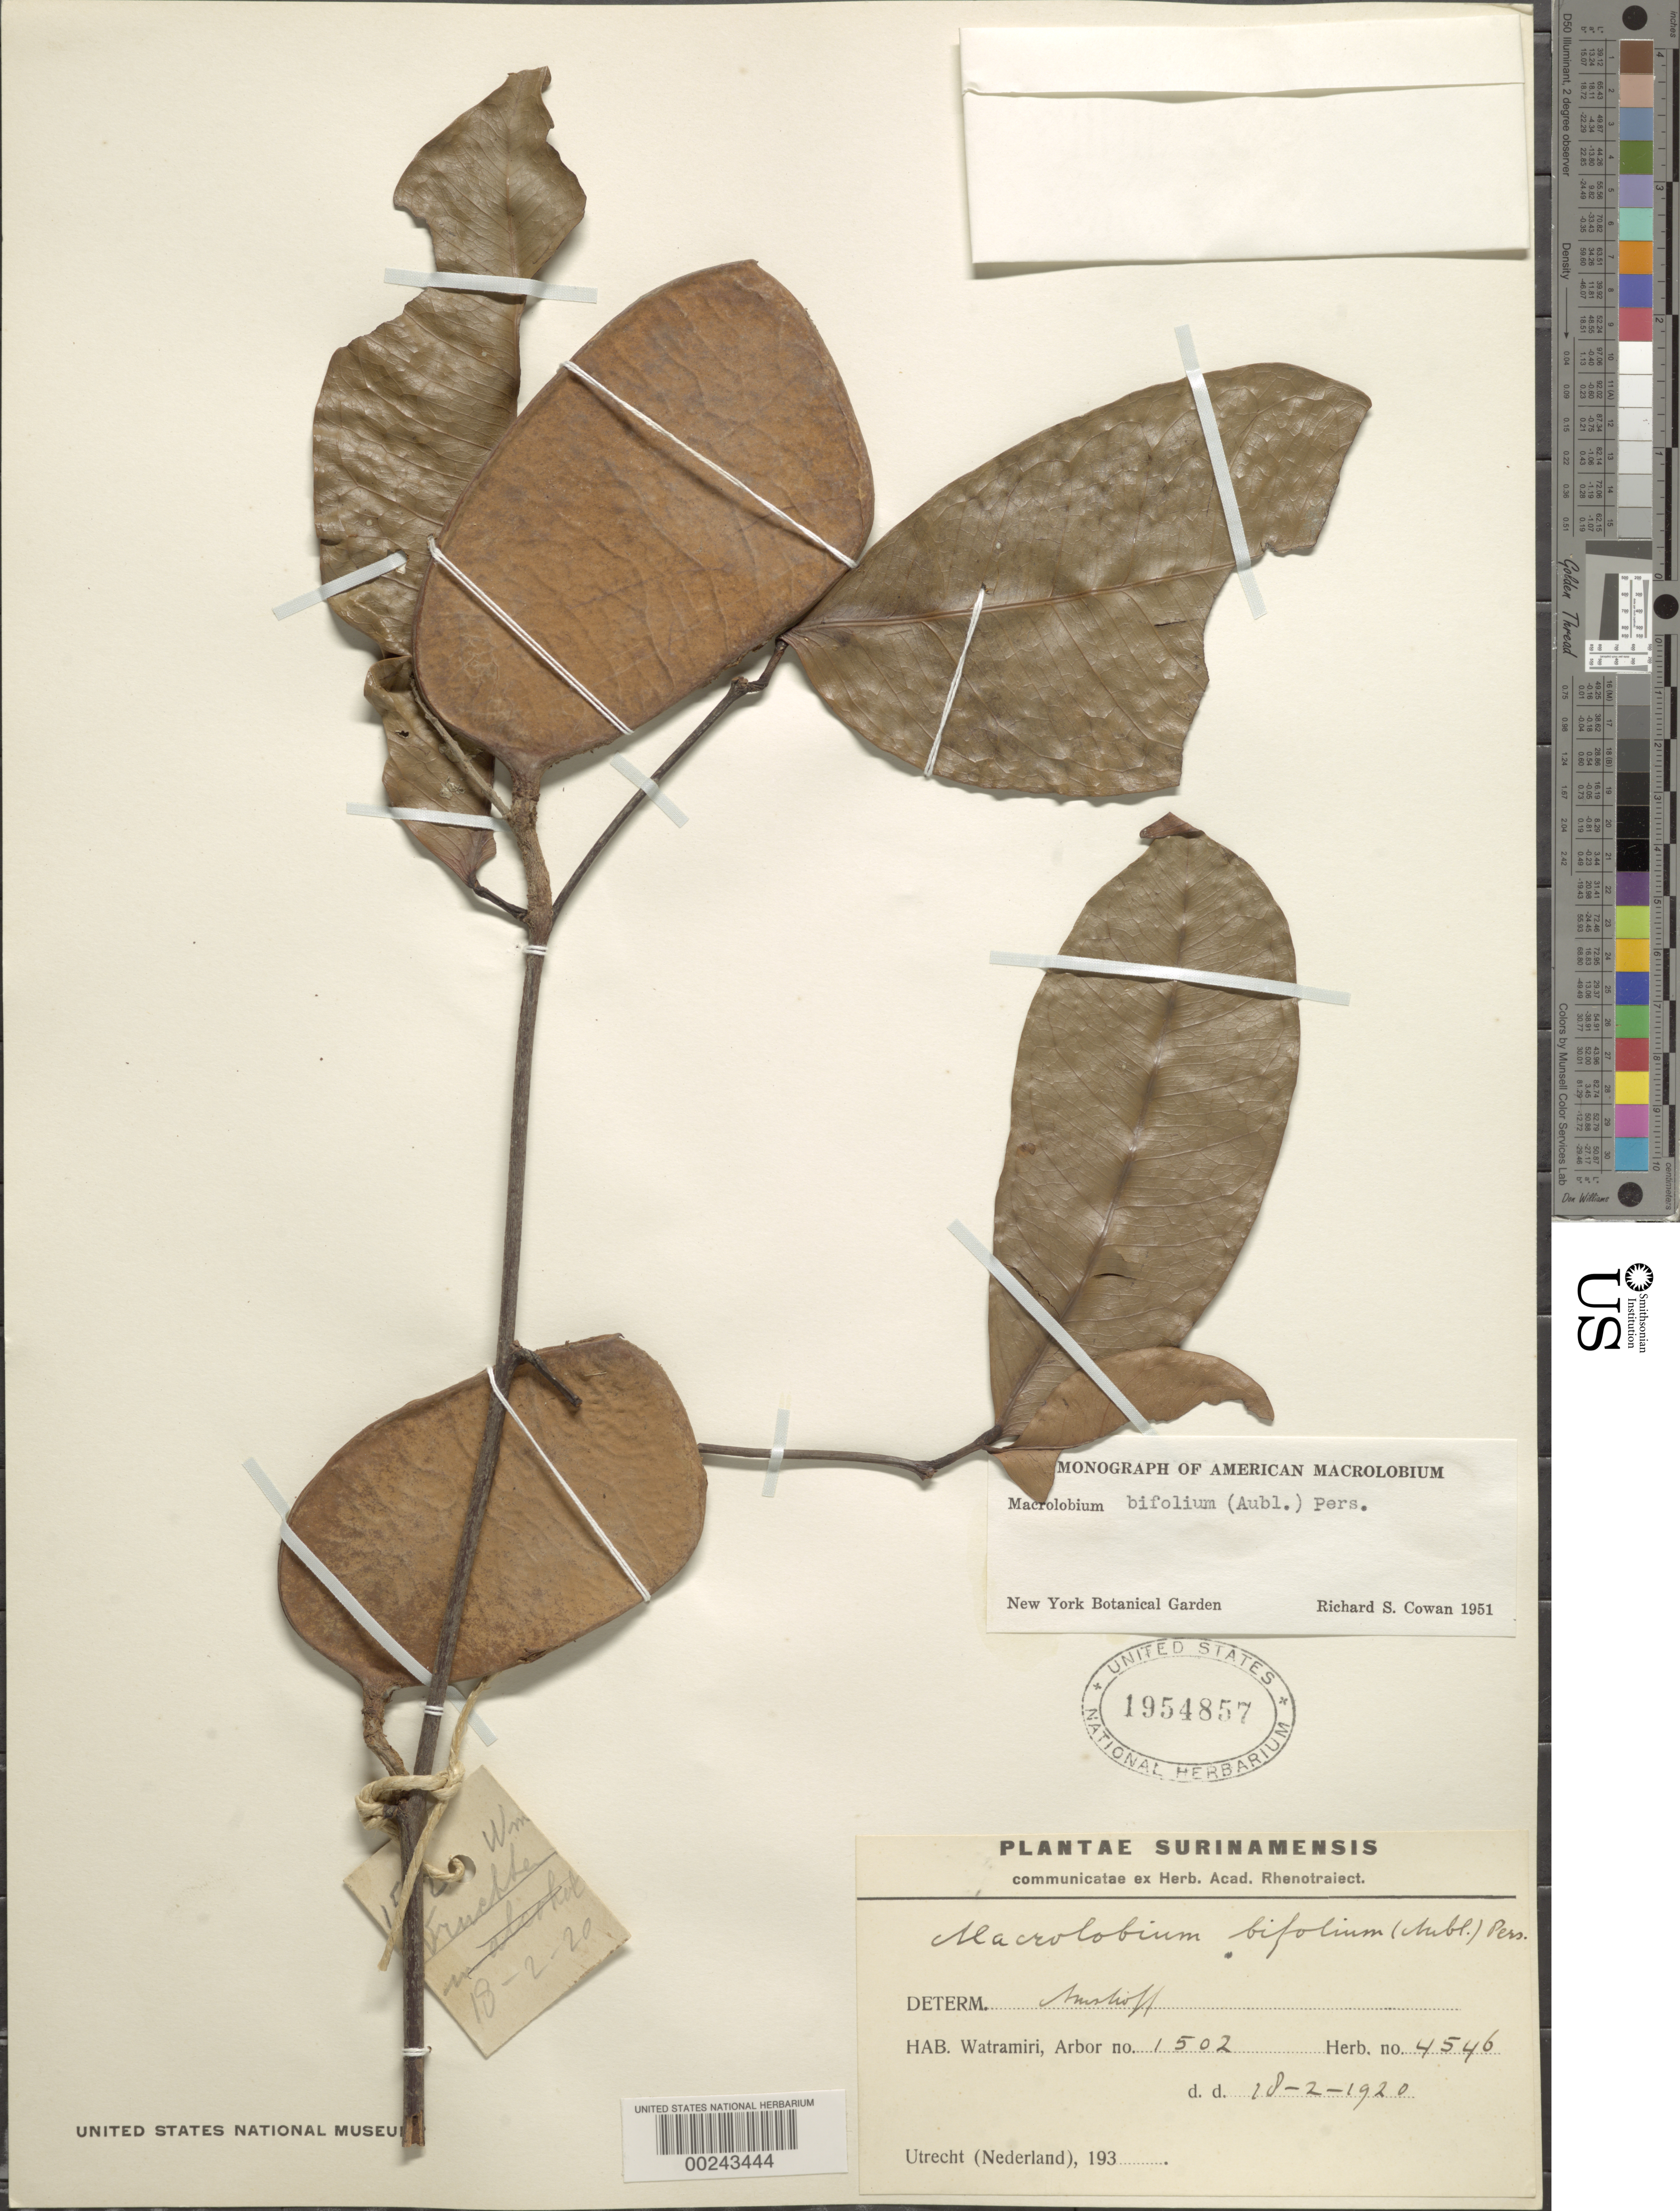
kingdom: Plantae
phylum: Tracheophyta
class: Magnoliopsida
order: Fabales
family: Fabaceae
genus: Macrolobium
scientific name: Macrolobium bifolium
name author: (Aubl.) Pers.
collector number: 4546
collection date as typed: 18 Feb 1920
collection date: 1920-02-18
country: Suriname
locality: Watramiri, arbor no. 1502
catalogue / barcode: US 1954857